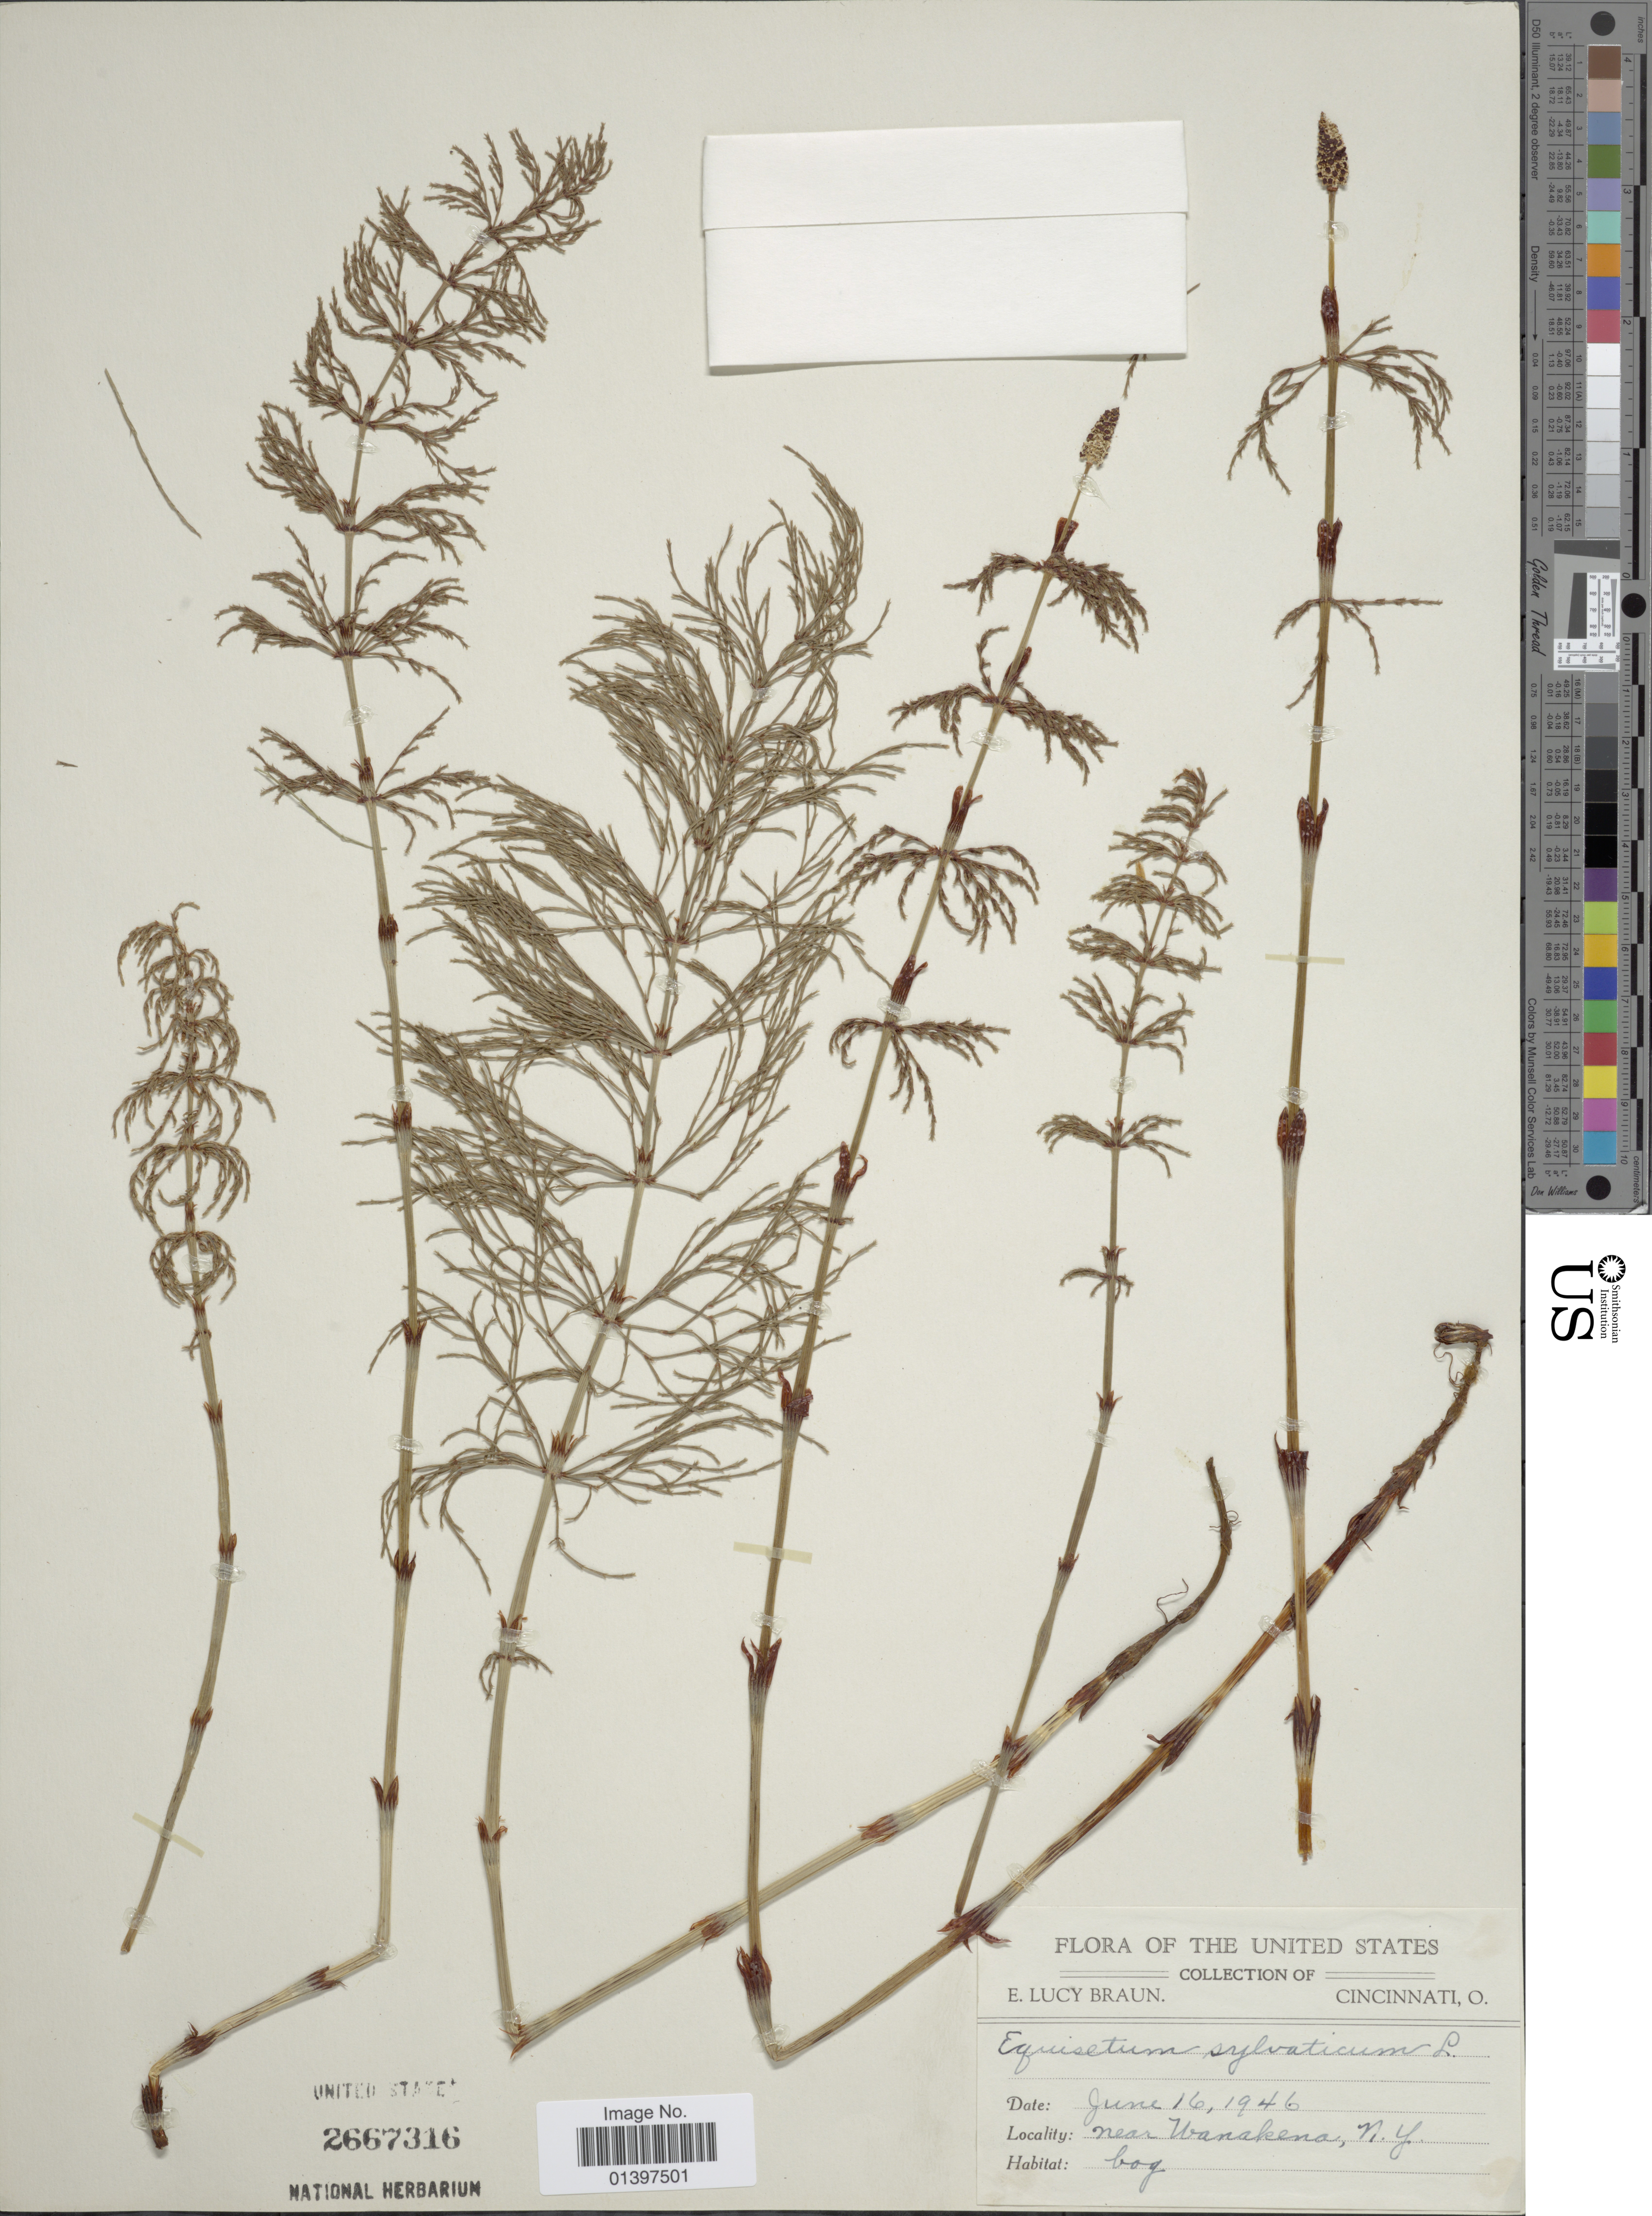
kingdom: Plantae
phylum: Tracheophyta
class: Polypodiopsida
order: Equisetales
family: Equisetaceae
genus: Equisetum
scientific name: Equisetum sylvaticum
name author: L.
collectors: E. L. Braun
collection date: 1946-06-16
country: United States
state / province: New York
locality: Near Wanakena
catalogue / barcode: US 2667316